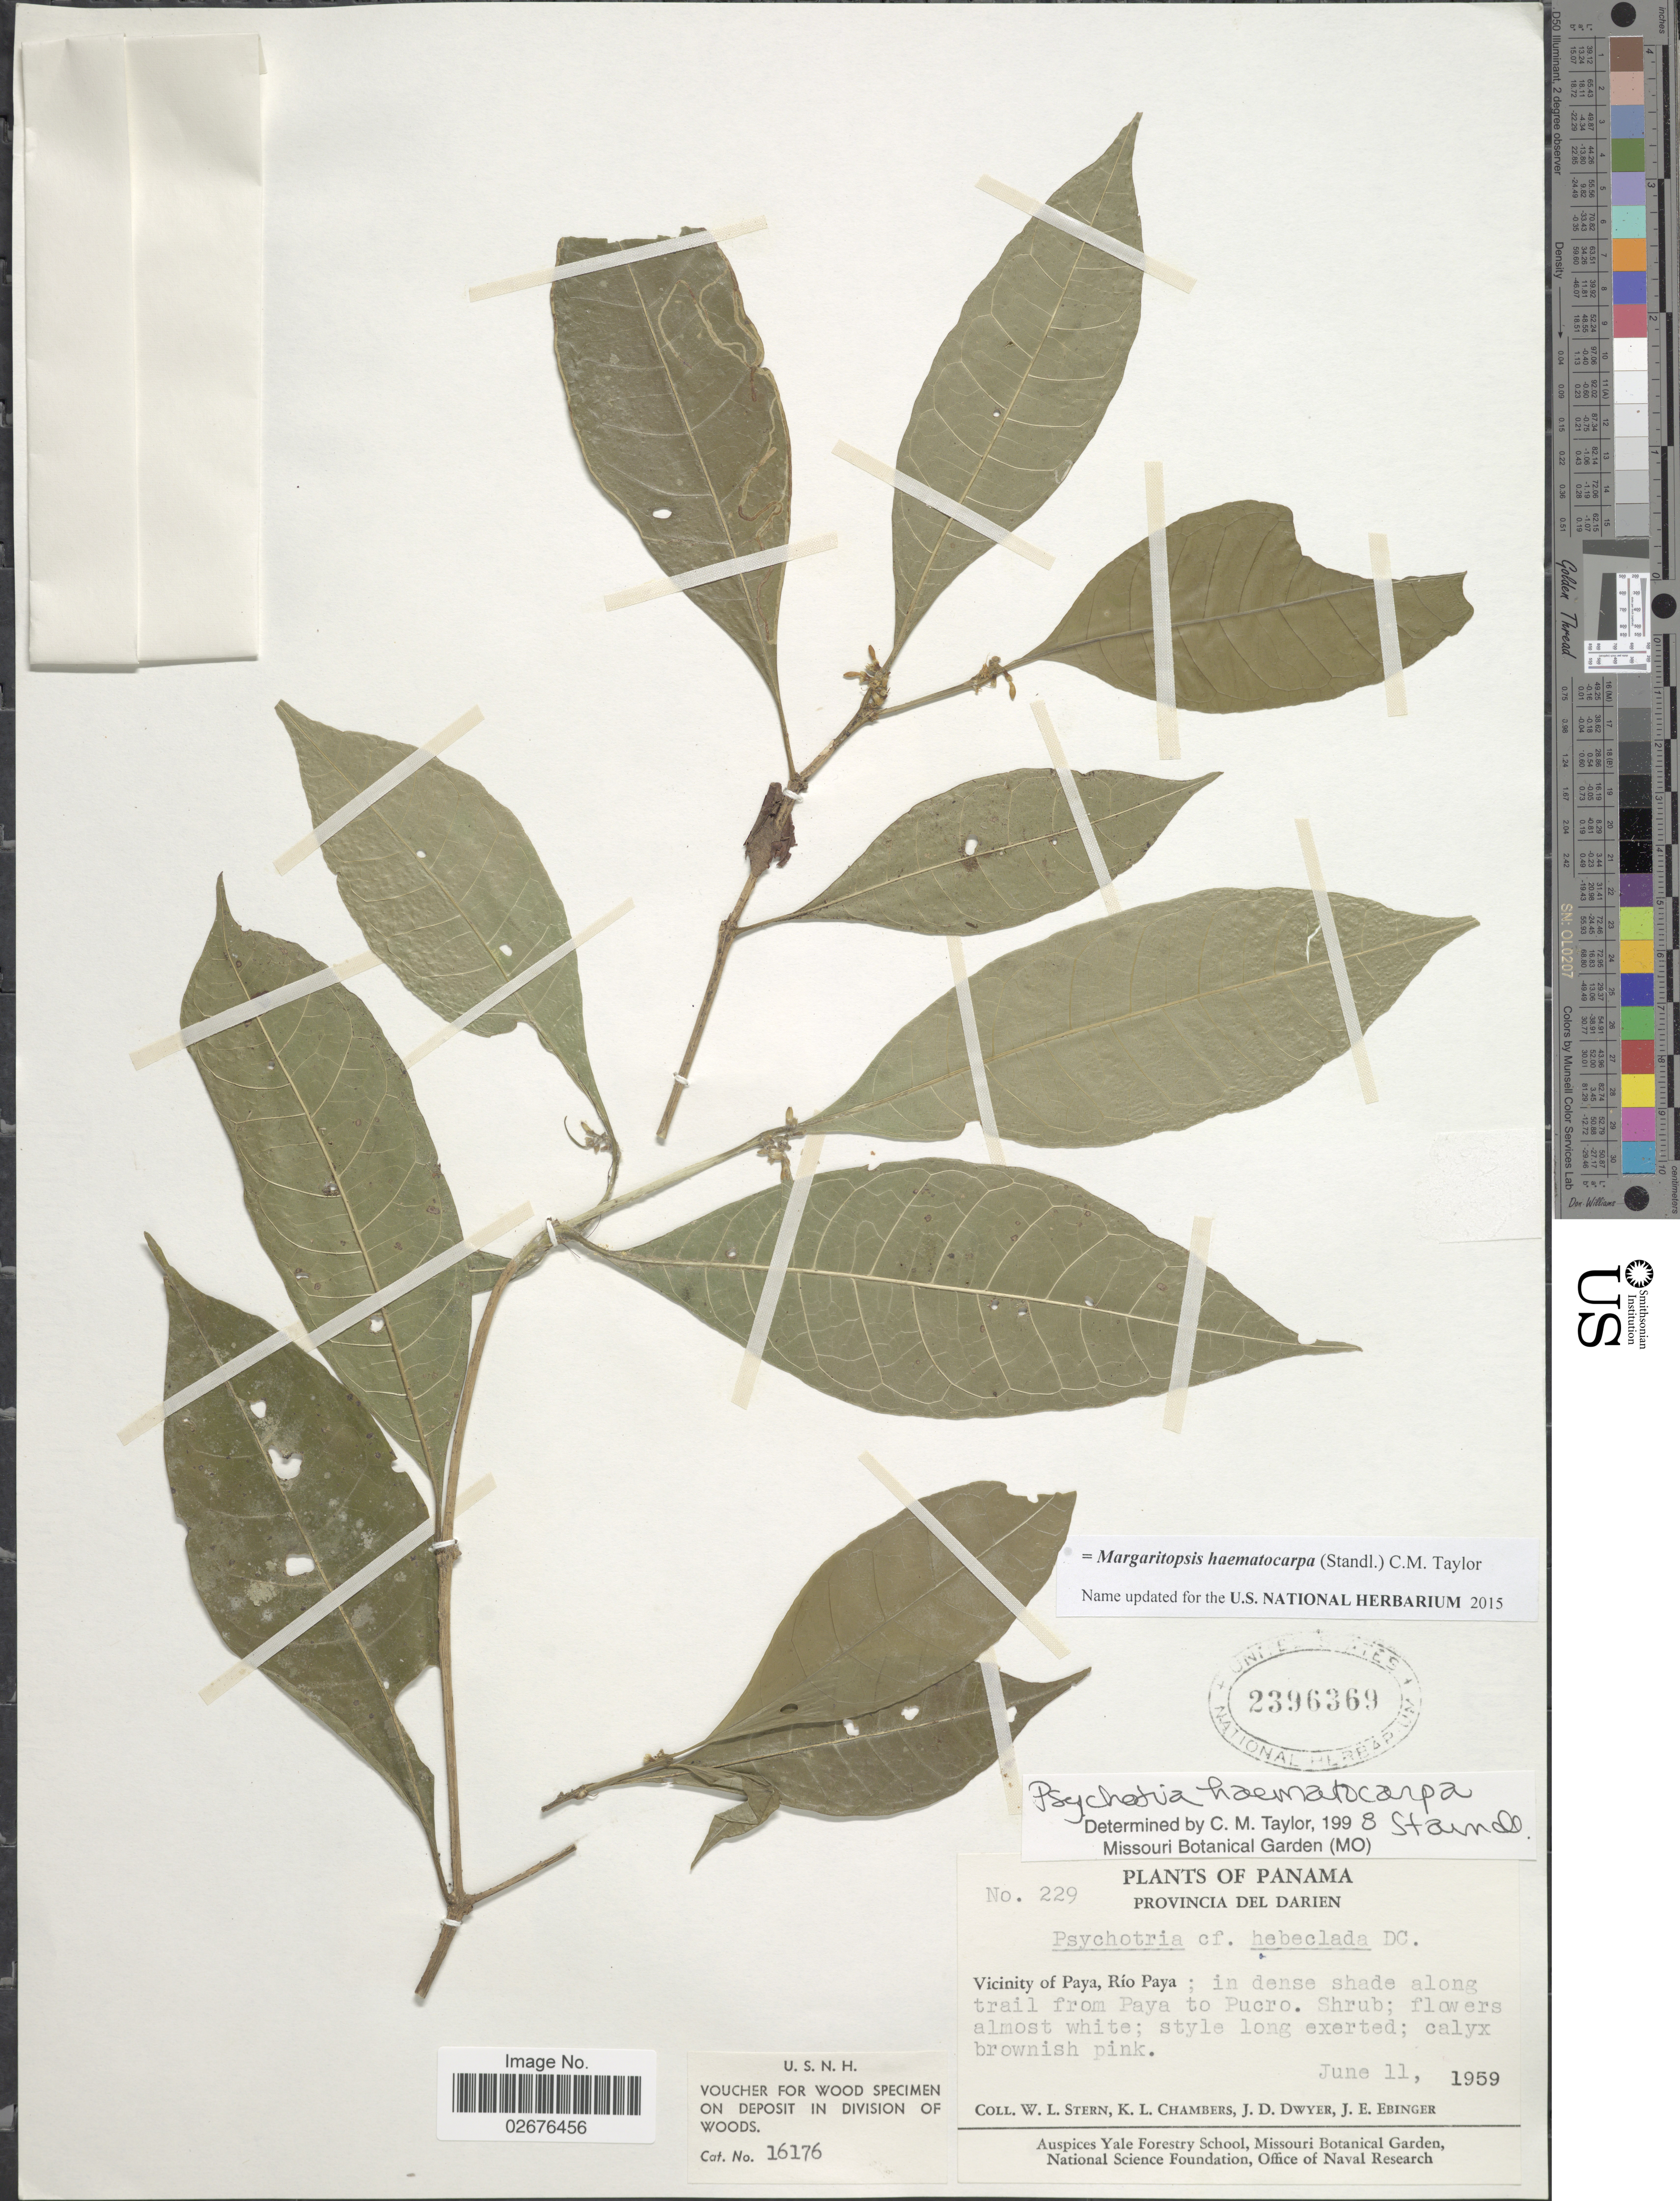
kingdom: Plantae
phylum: Tracheophyta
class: Magnoliopsida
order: Gentianales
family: Rubiaceae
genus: Margaritopsis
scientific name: Margaritopsis haematocarpa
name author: (Standl.) C.M. Taylor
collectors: W. L. Stern, K. Chambers, J. D. Dwyer & J. Ebinger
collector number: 229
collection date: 1959-06-11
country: Panama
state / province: Darién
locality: Vicinity of Paya, Rio Paya; in dense shade along trail from Paya to Pucro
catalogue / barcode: US 2396369